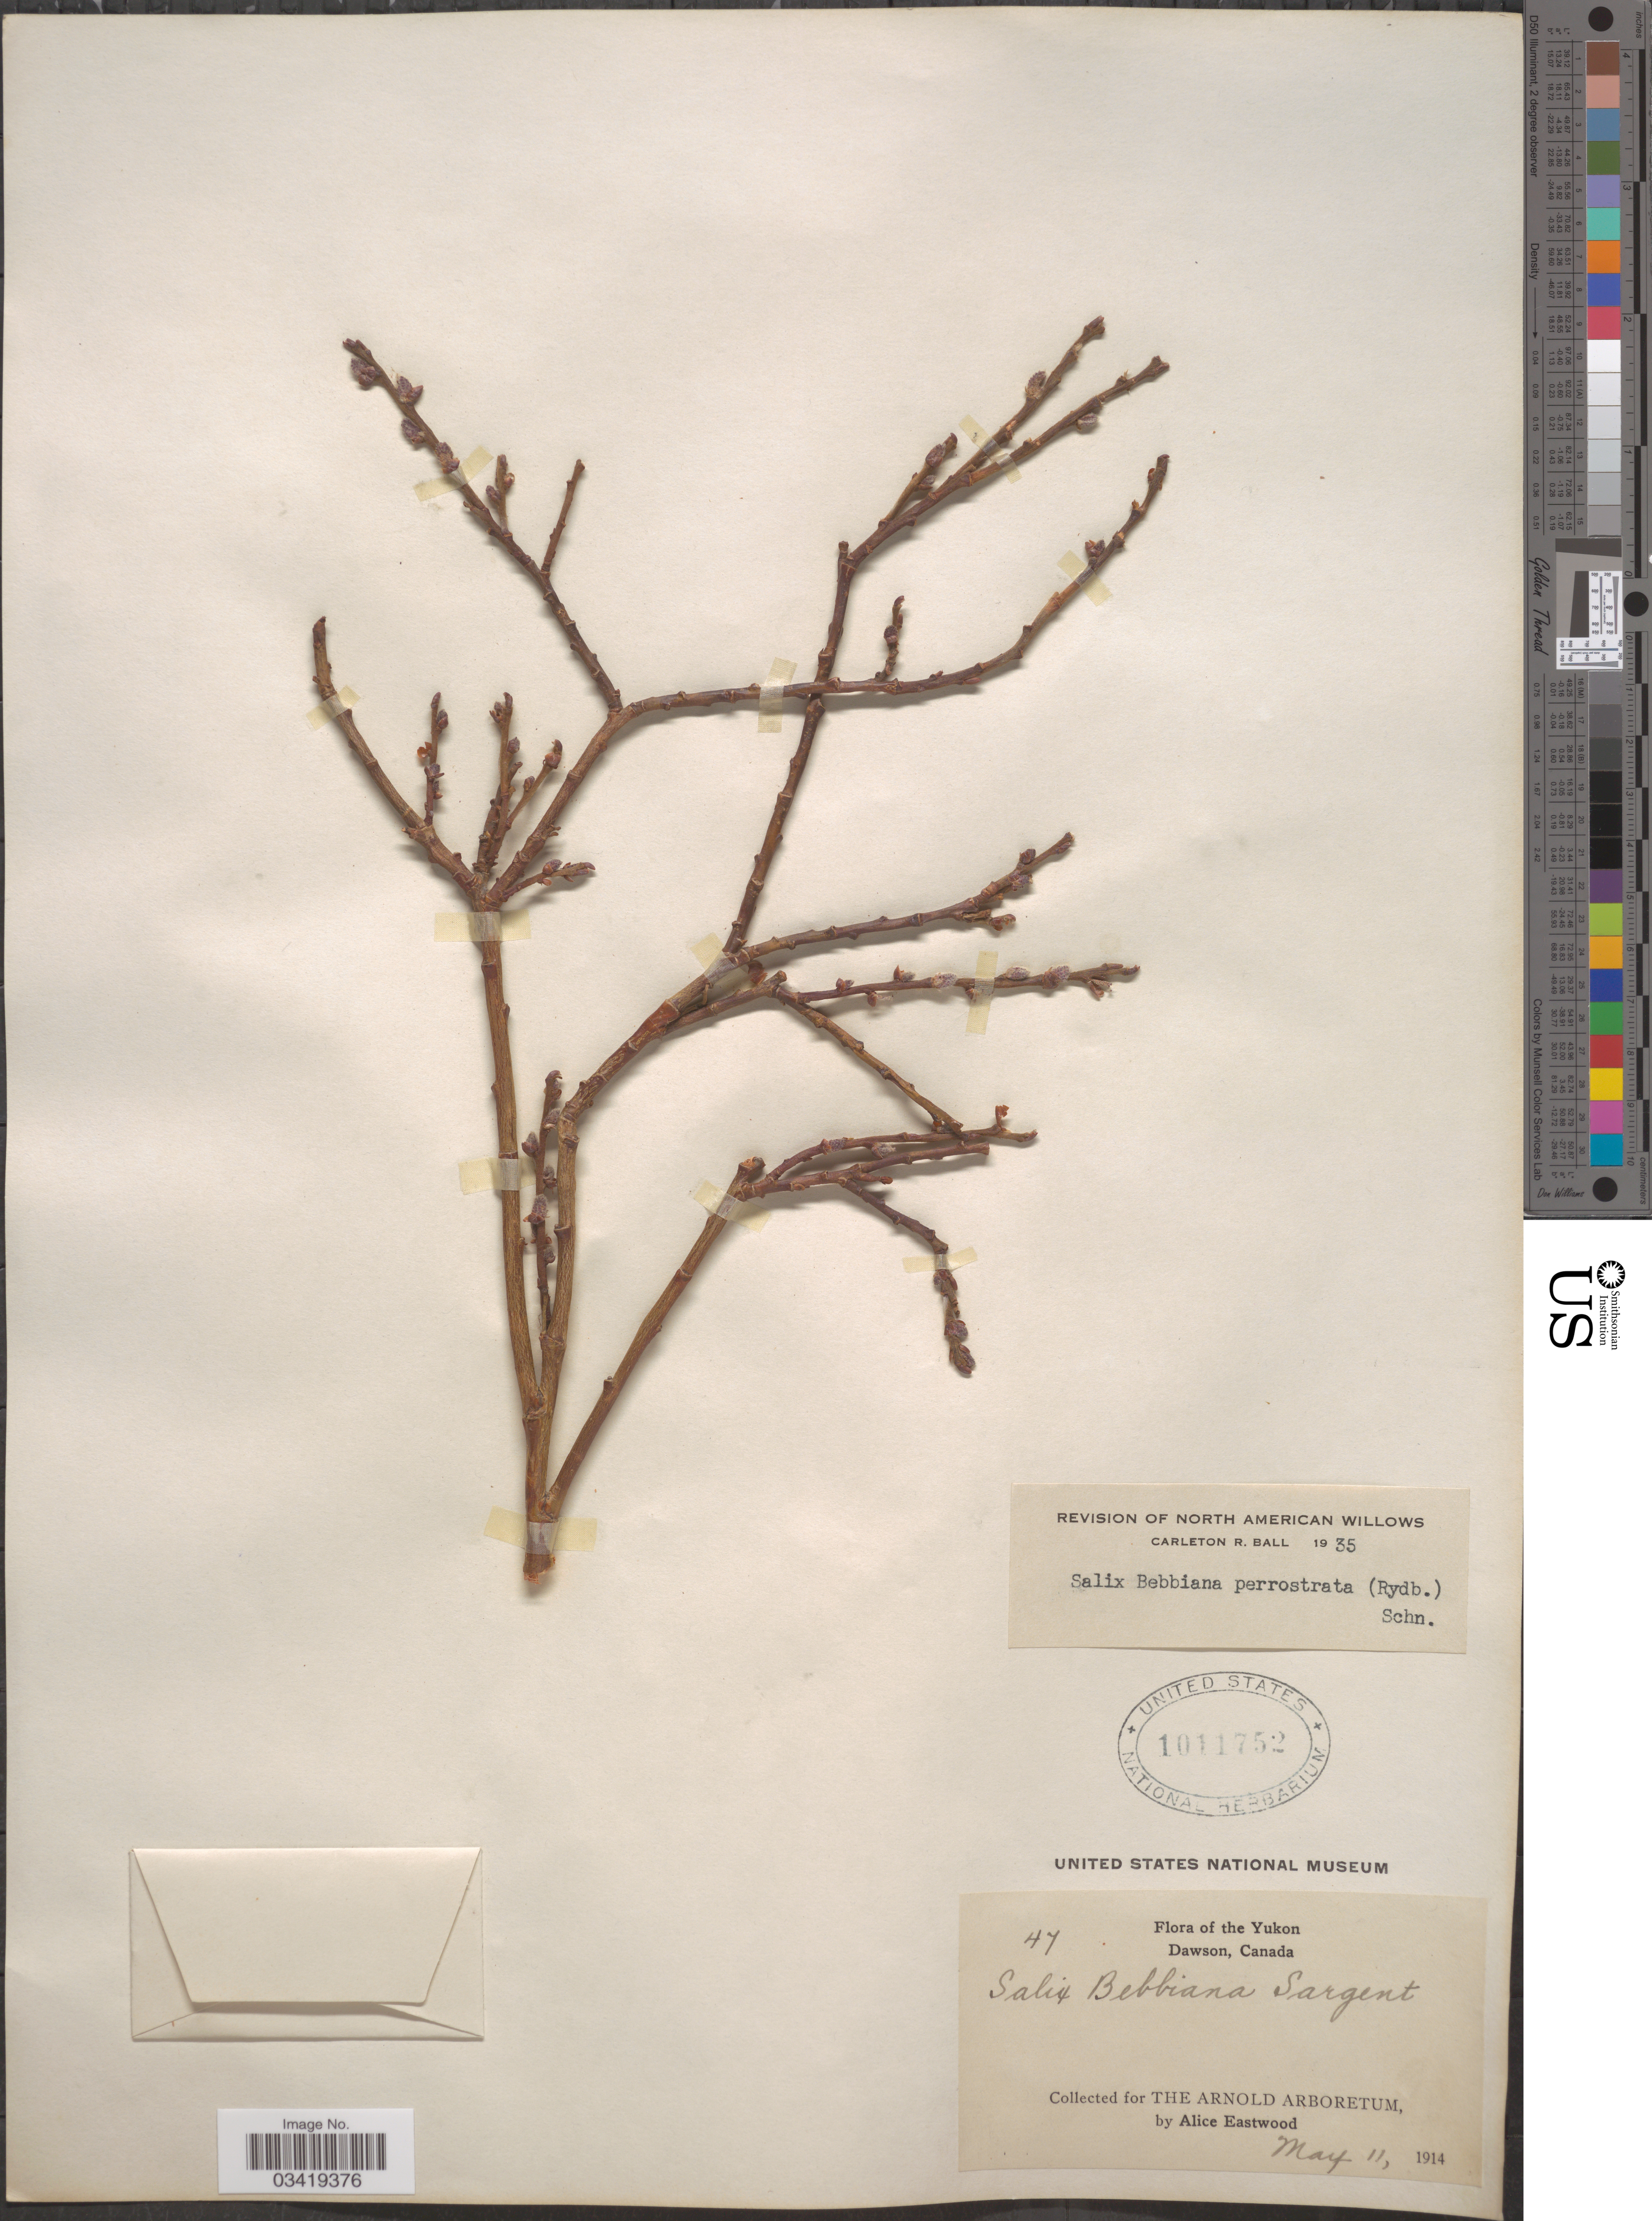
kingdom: Plantae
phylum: Tracheophyta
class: Magnoliopsida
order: Malpighiales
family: Salicaceae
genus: Salix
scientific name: Salix bebbiana var. perrostrata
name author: Sarg.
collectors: A. Eastwood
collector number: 47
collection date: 1914-05-11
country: Canada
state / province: Yukon Territory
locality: Yukon, Dawson.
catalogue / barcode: US 1011752